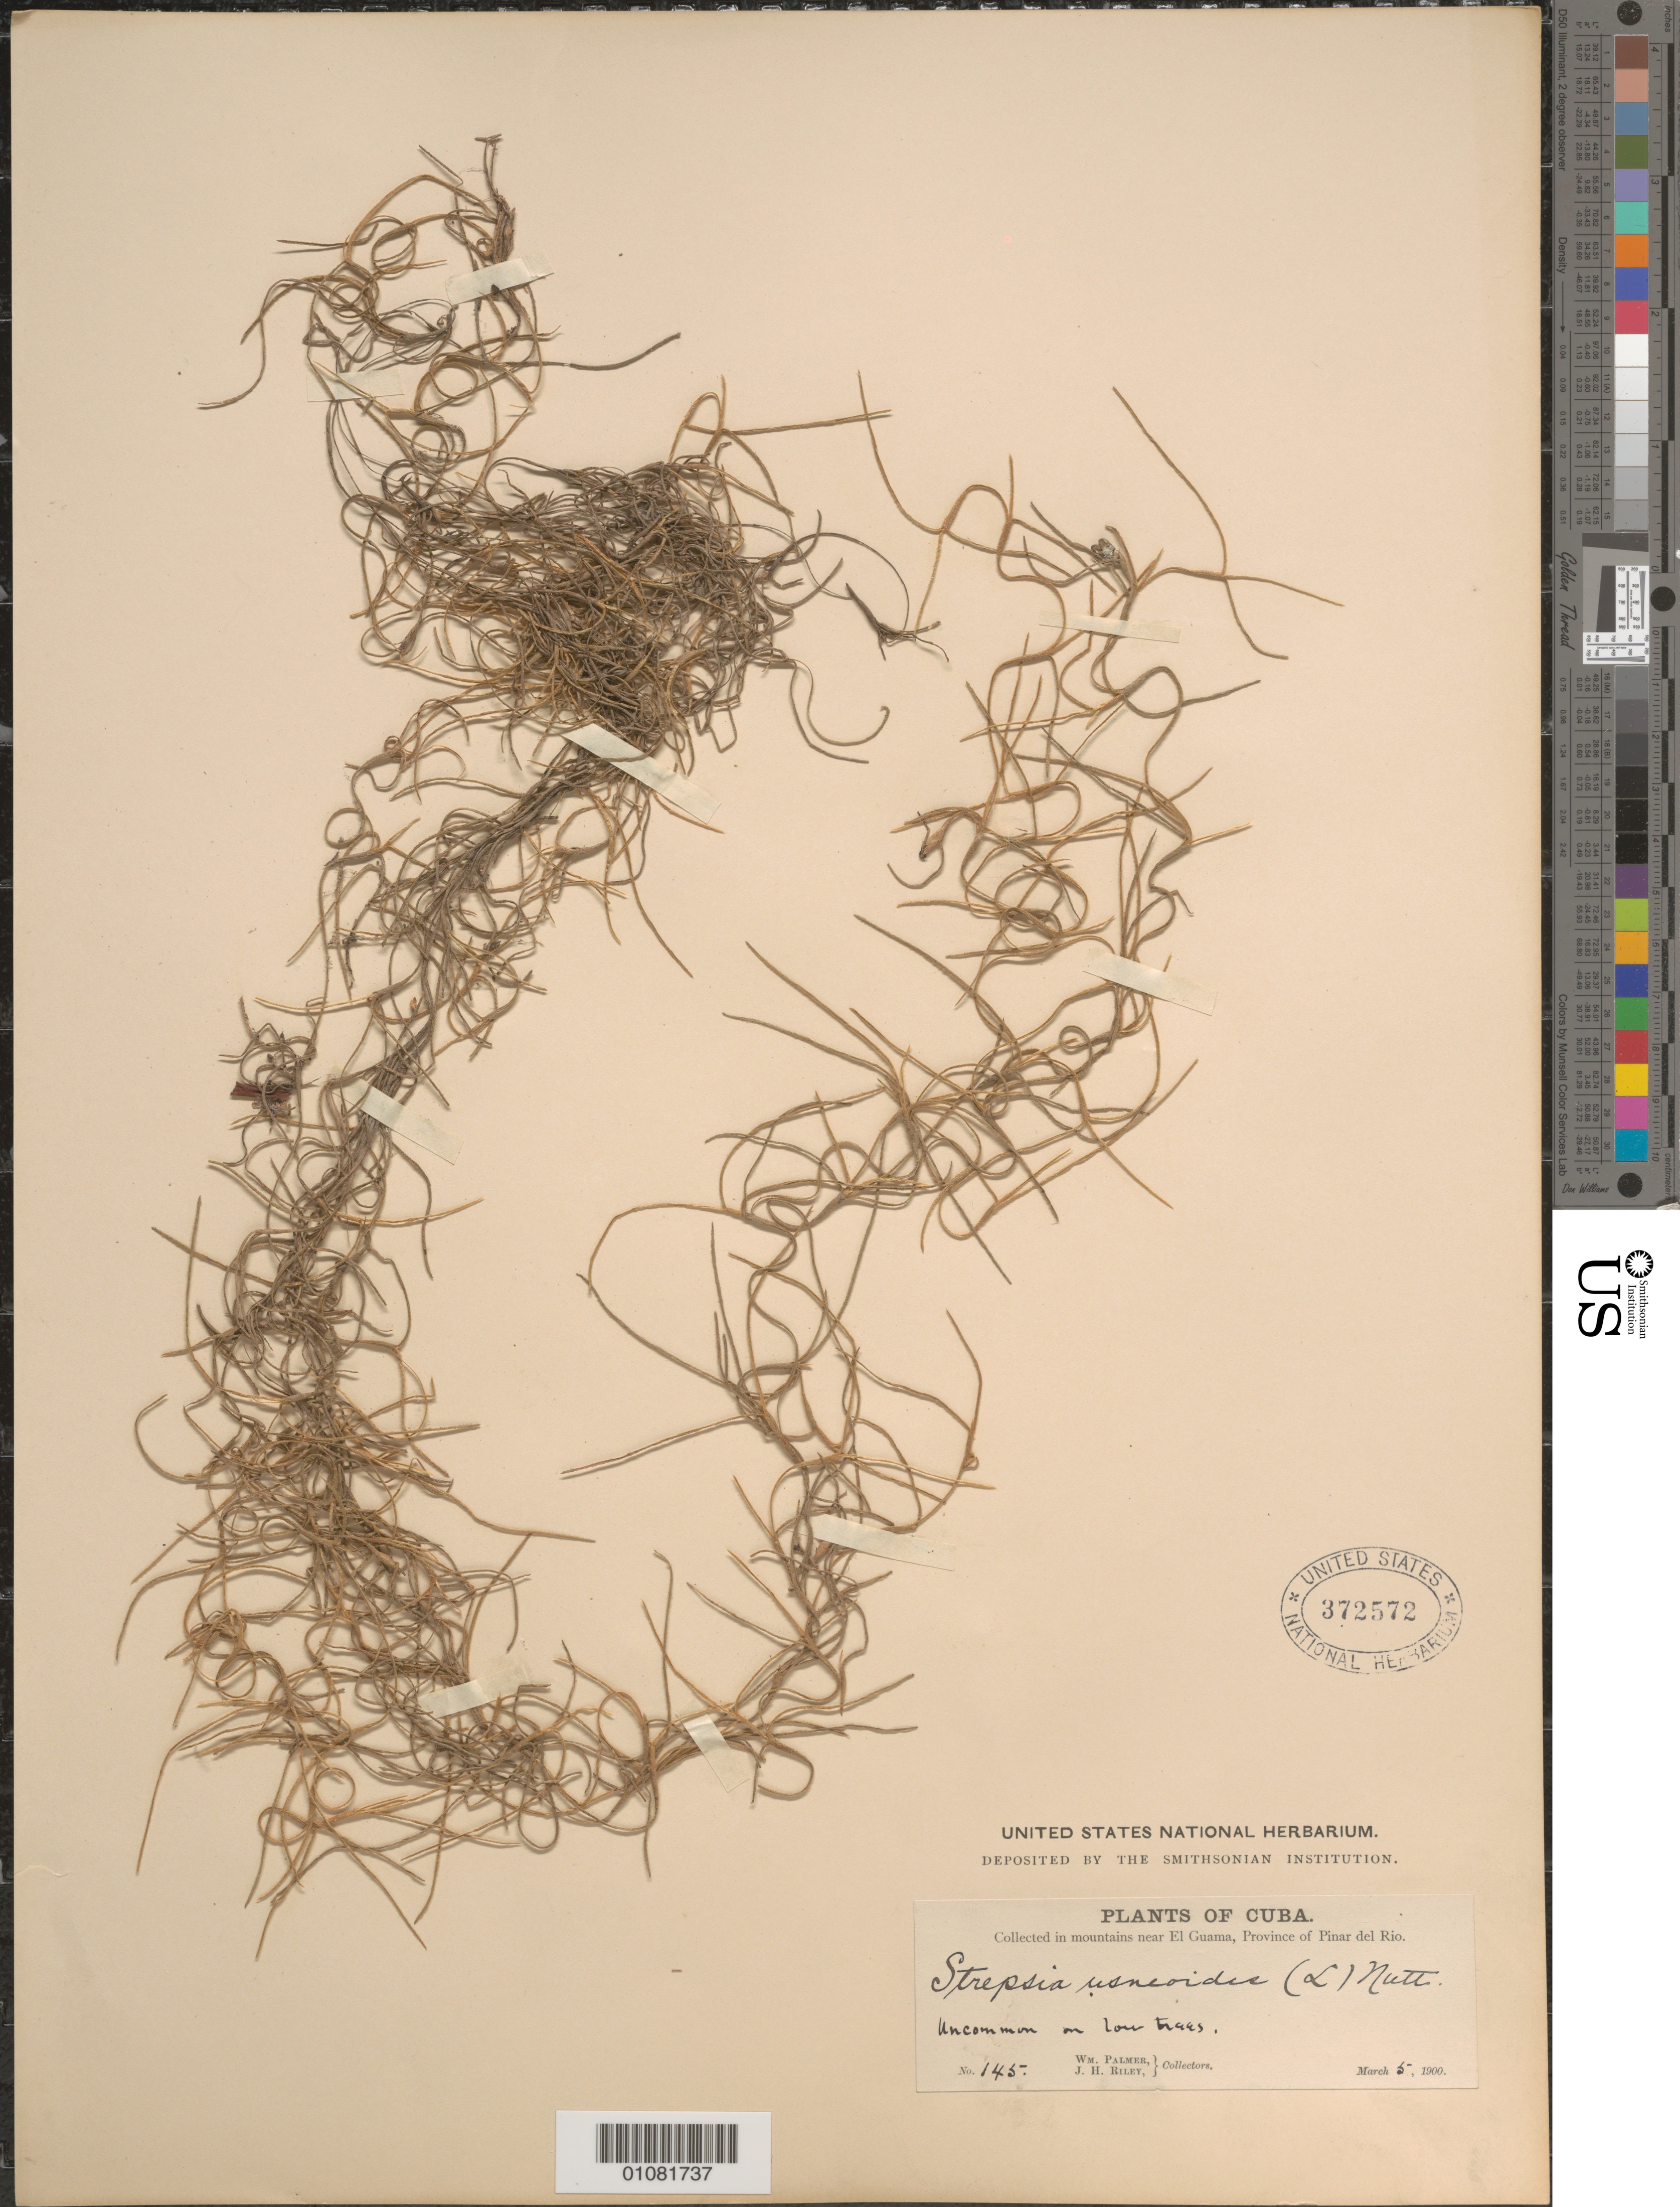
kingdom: Plantae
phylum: Tracheophyta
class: Liliopsida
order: Poales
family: Bromeliaceae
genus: Tillandsia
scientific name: Tillandsia usneoides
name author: (L.) L.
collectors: W. Palmer & J. H. Riley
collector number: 145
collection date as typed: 05 Mar 1900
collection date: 1900-03-05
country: Cuba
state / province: Pinar del Rio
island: Cuba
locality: Near El Guama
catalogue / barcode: US 372572